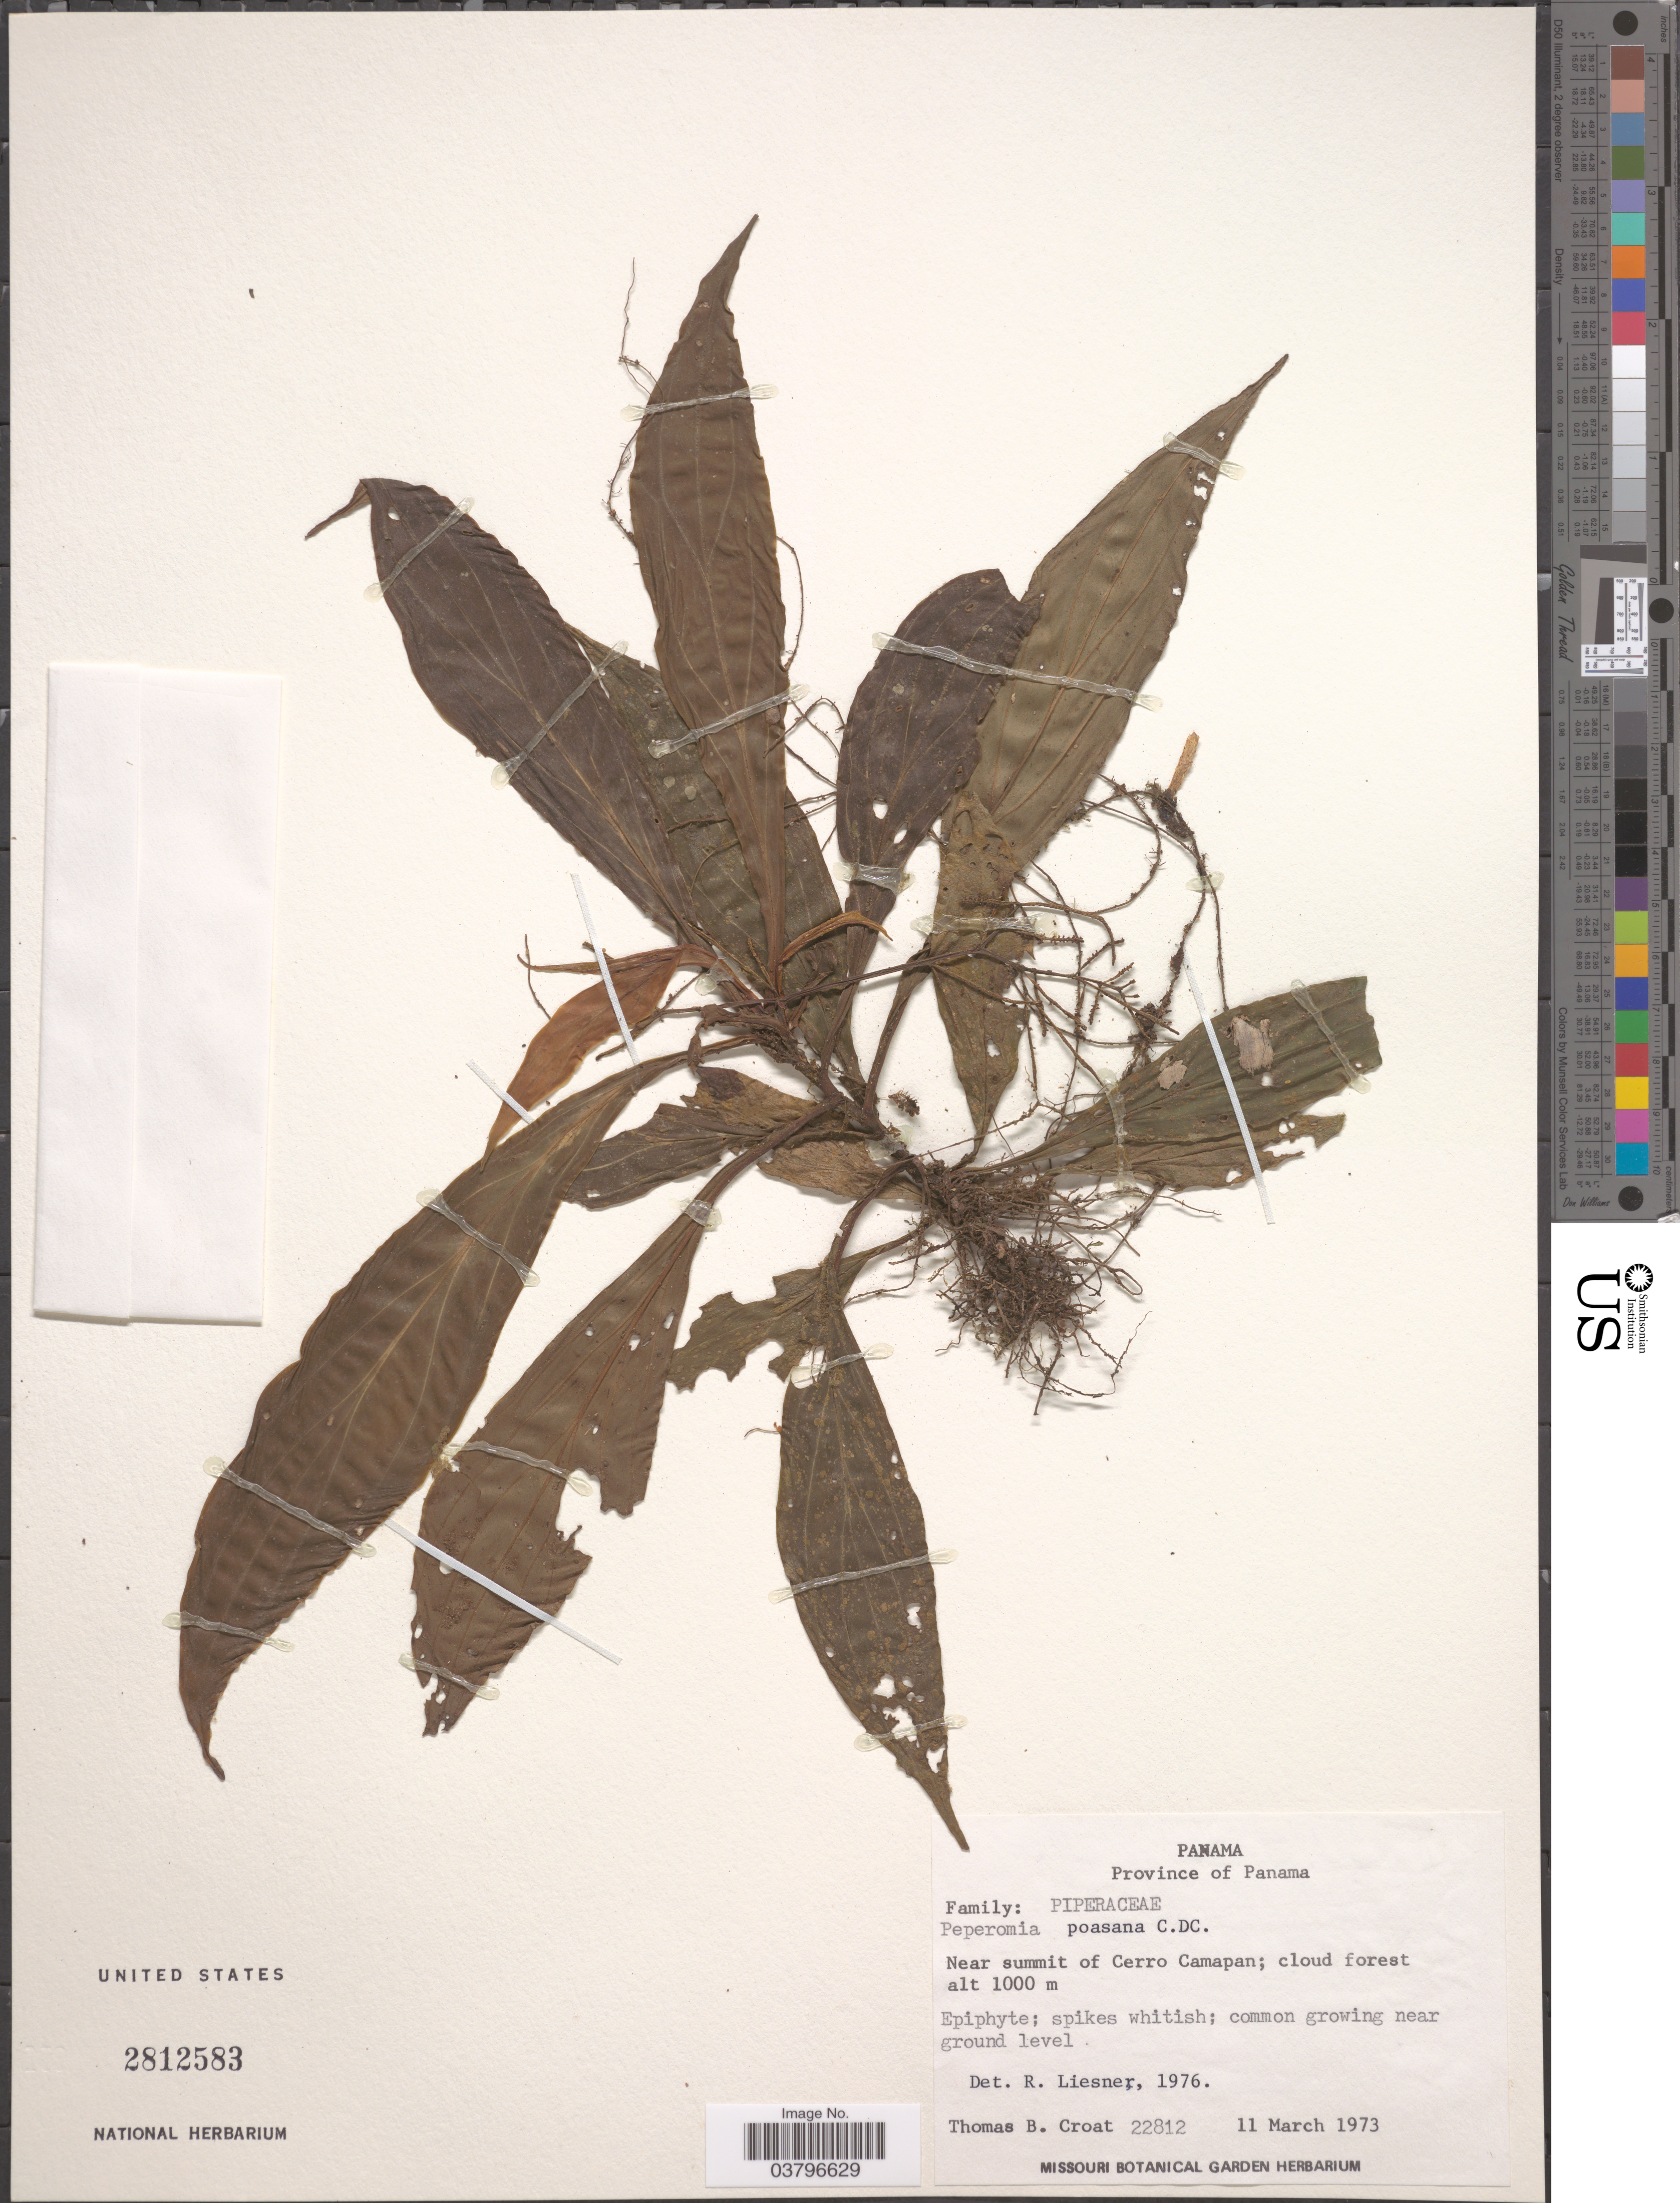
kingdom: Plantae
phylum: Tracheophyta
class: Magnoliopsida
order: Piperales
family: Piperaceae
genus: Peperomia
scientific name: Peperomia poasana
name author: C. DC.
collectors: T. B. Croat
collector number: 22812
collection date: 1973-03-11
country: Panama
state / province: Panamá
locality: Near summit of Cerro Camapan.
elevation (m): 1000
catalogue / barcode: US 2812583